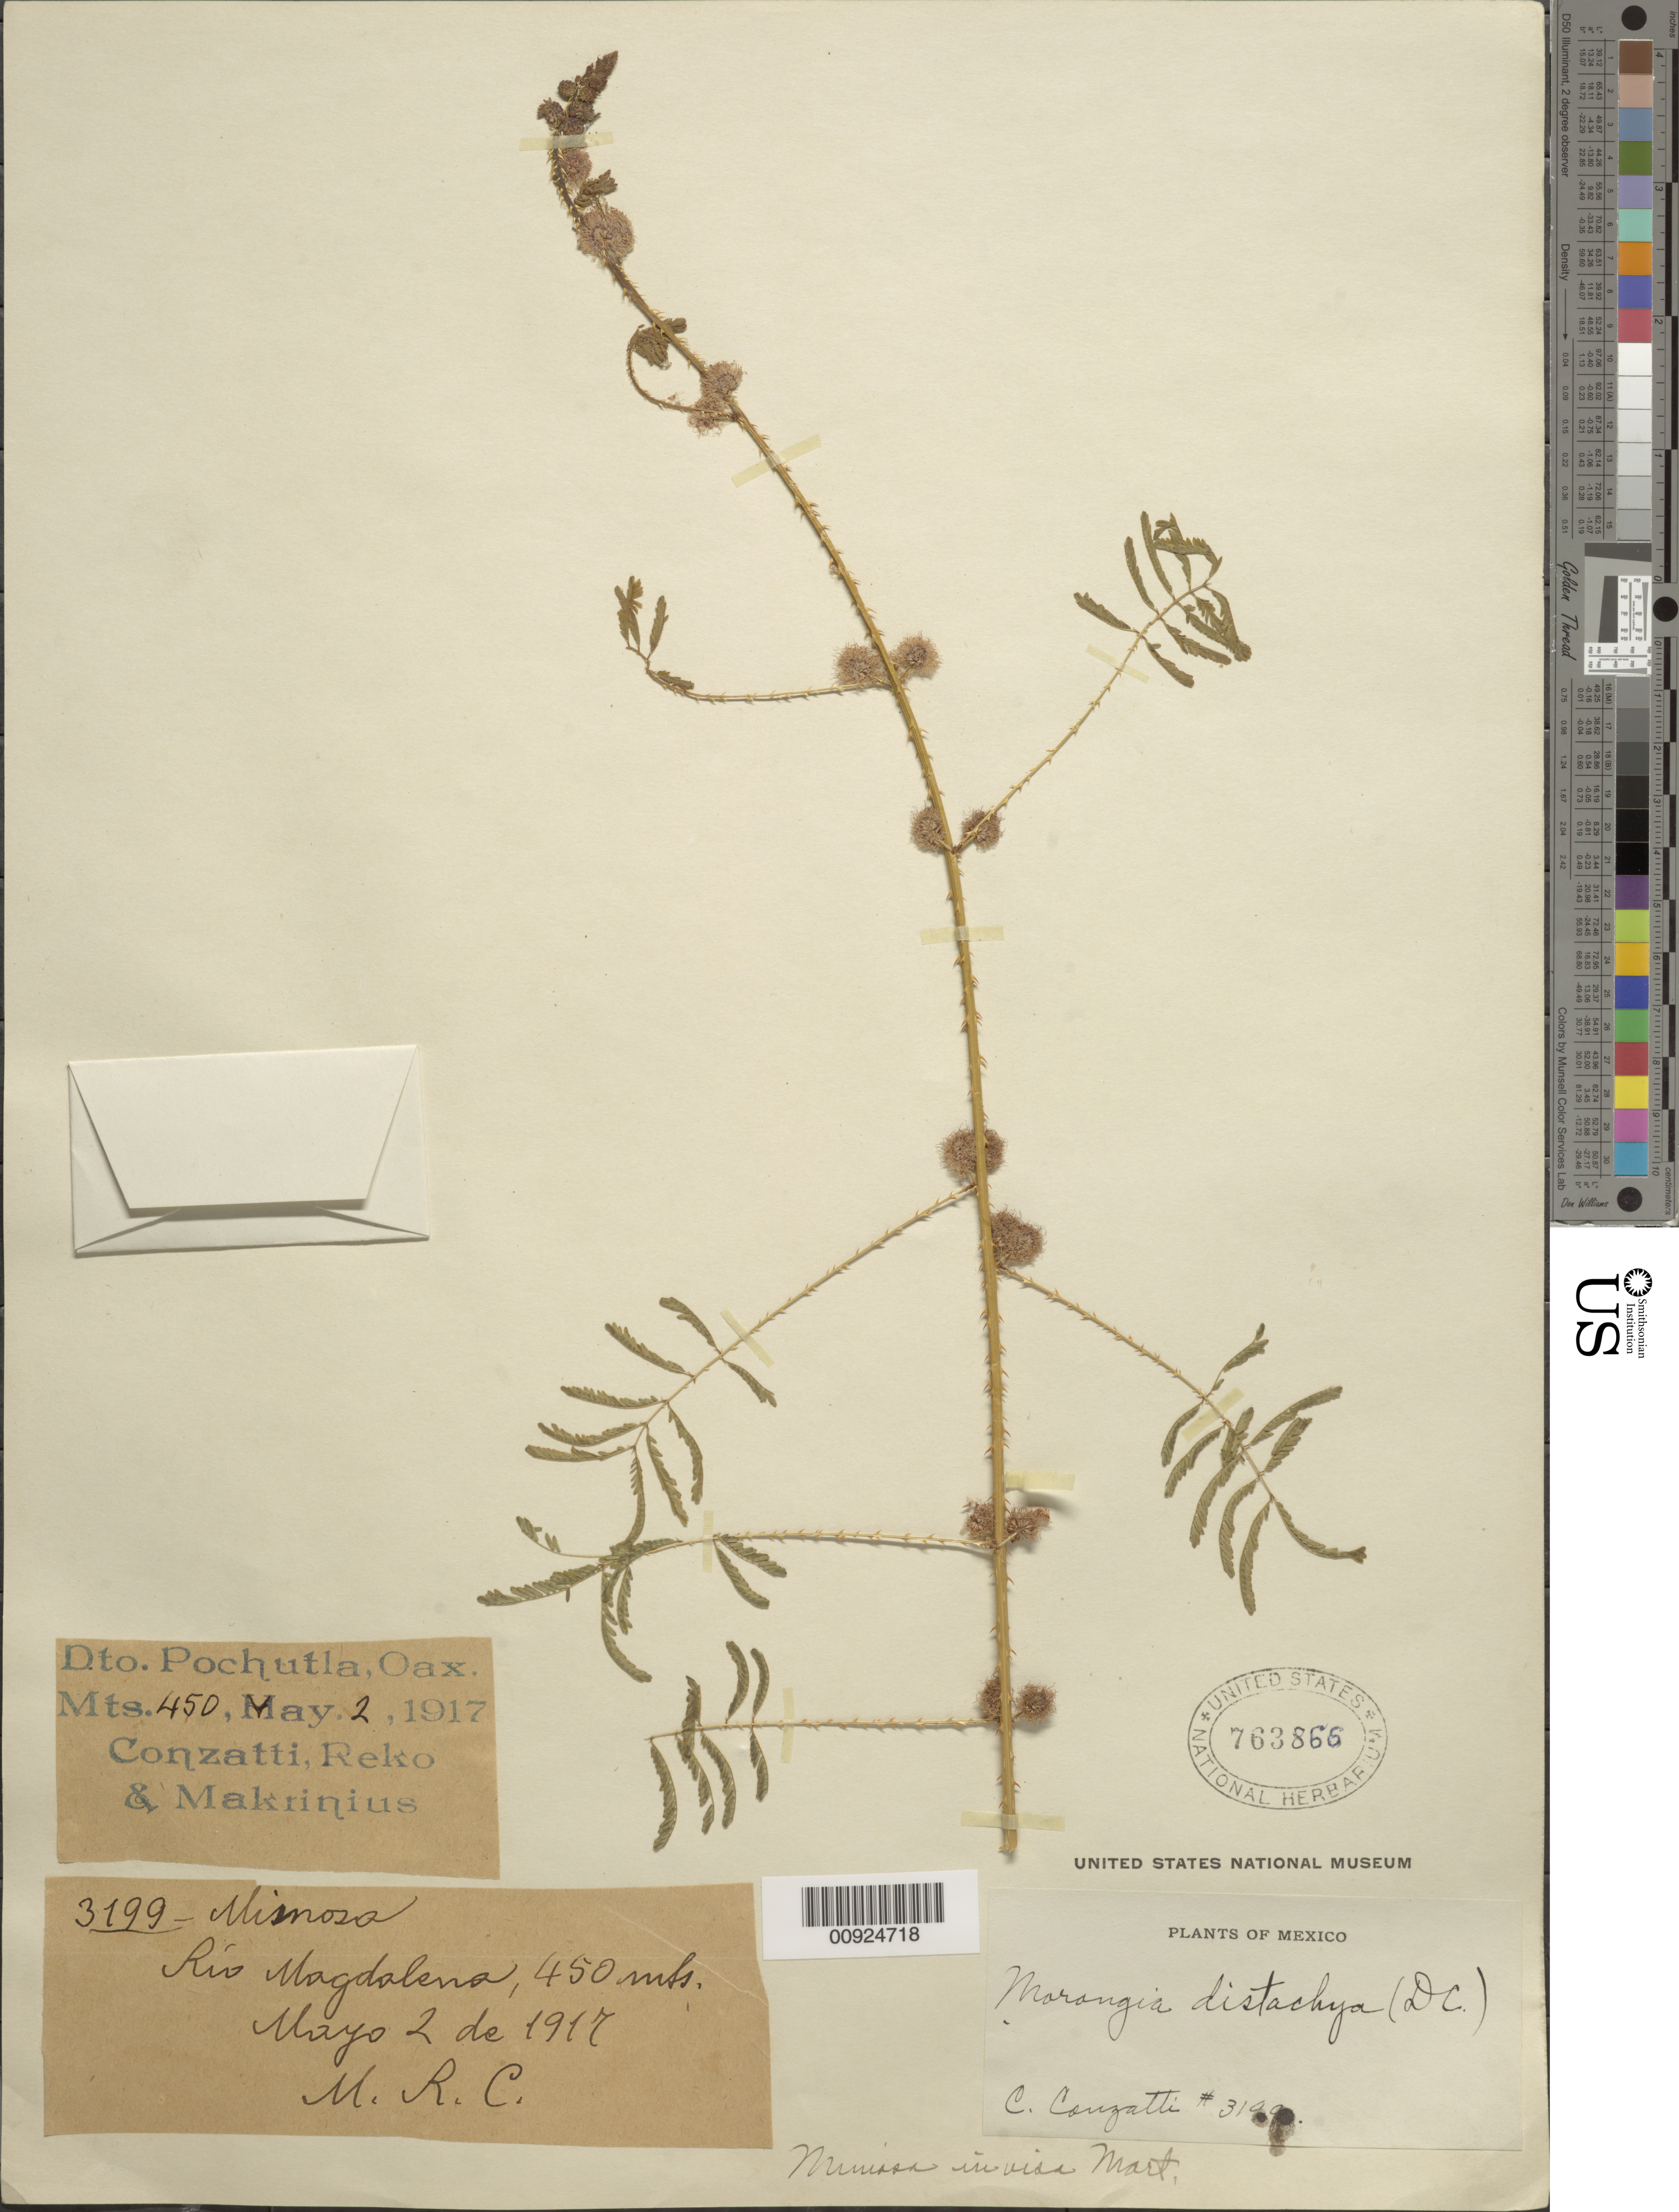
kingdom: Plantae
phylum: Tracheophyta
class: Magnoliopsida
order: Fabales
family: Fabaceae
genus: Mimosa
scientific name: Mimosa invisa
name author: Mart. ex Colla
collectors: C. Conzatti, B. P. Reko & -. Makrinius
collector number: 3199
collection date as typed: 02 May 1917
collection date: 1917-05-02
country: Mexico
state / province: Oaxaca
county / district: Pochutla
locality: Río Magdalena, Dto. Pochutla, Oaxaca.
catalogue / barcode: US 763866